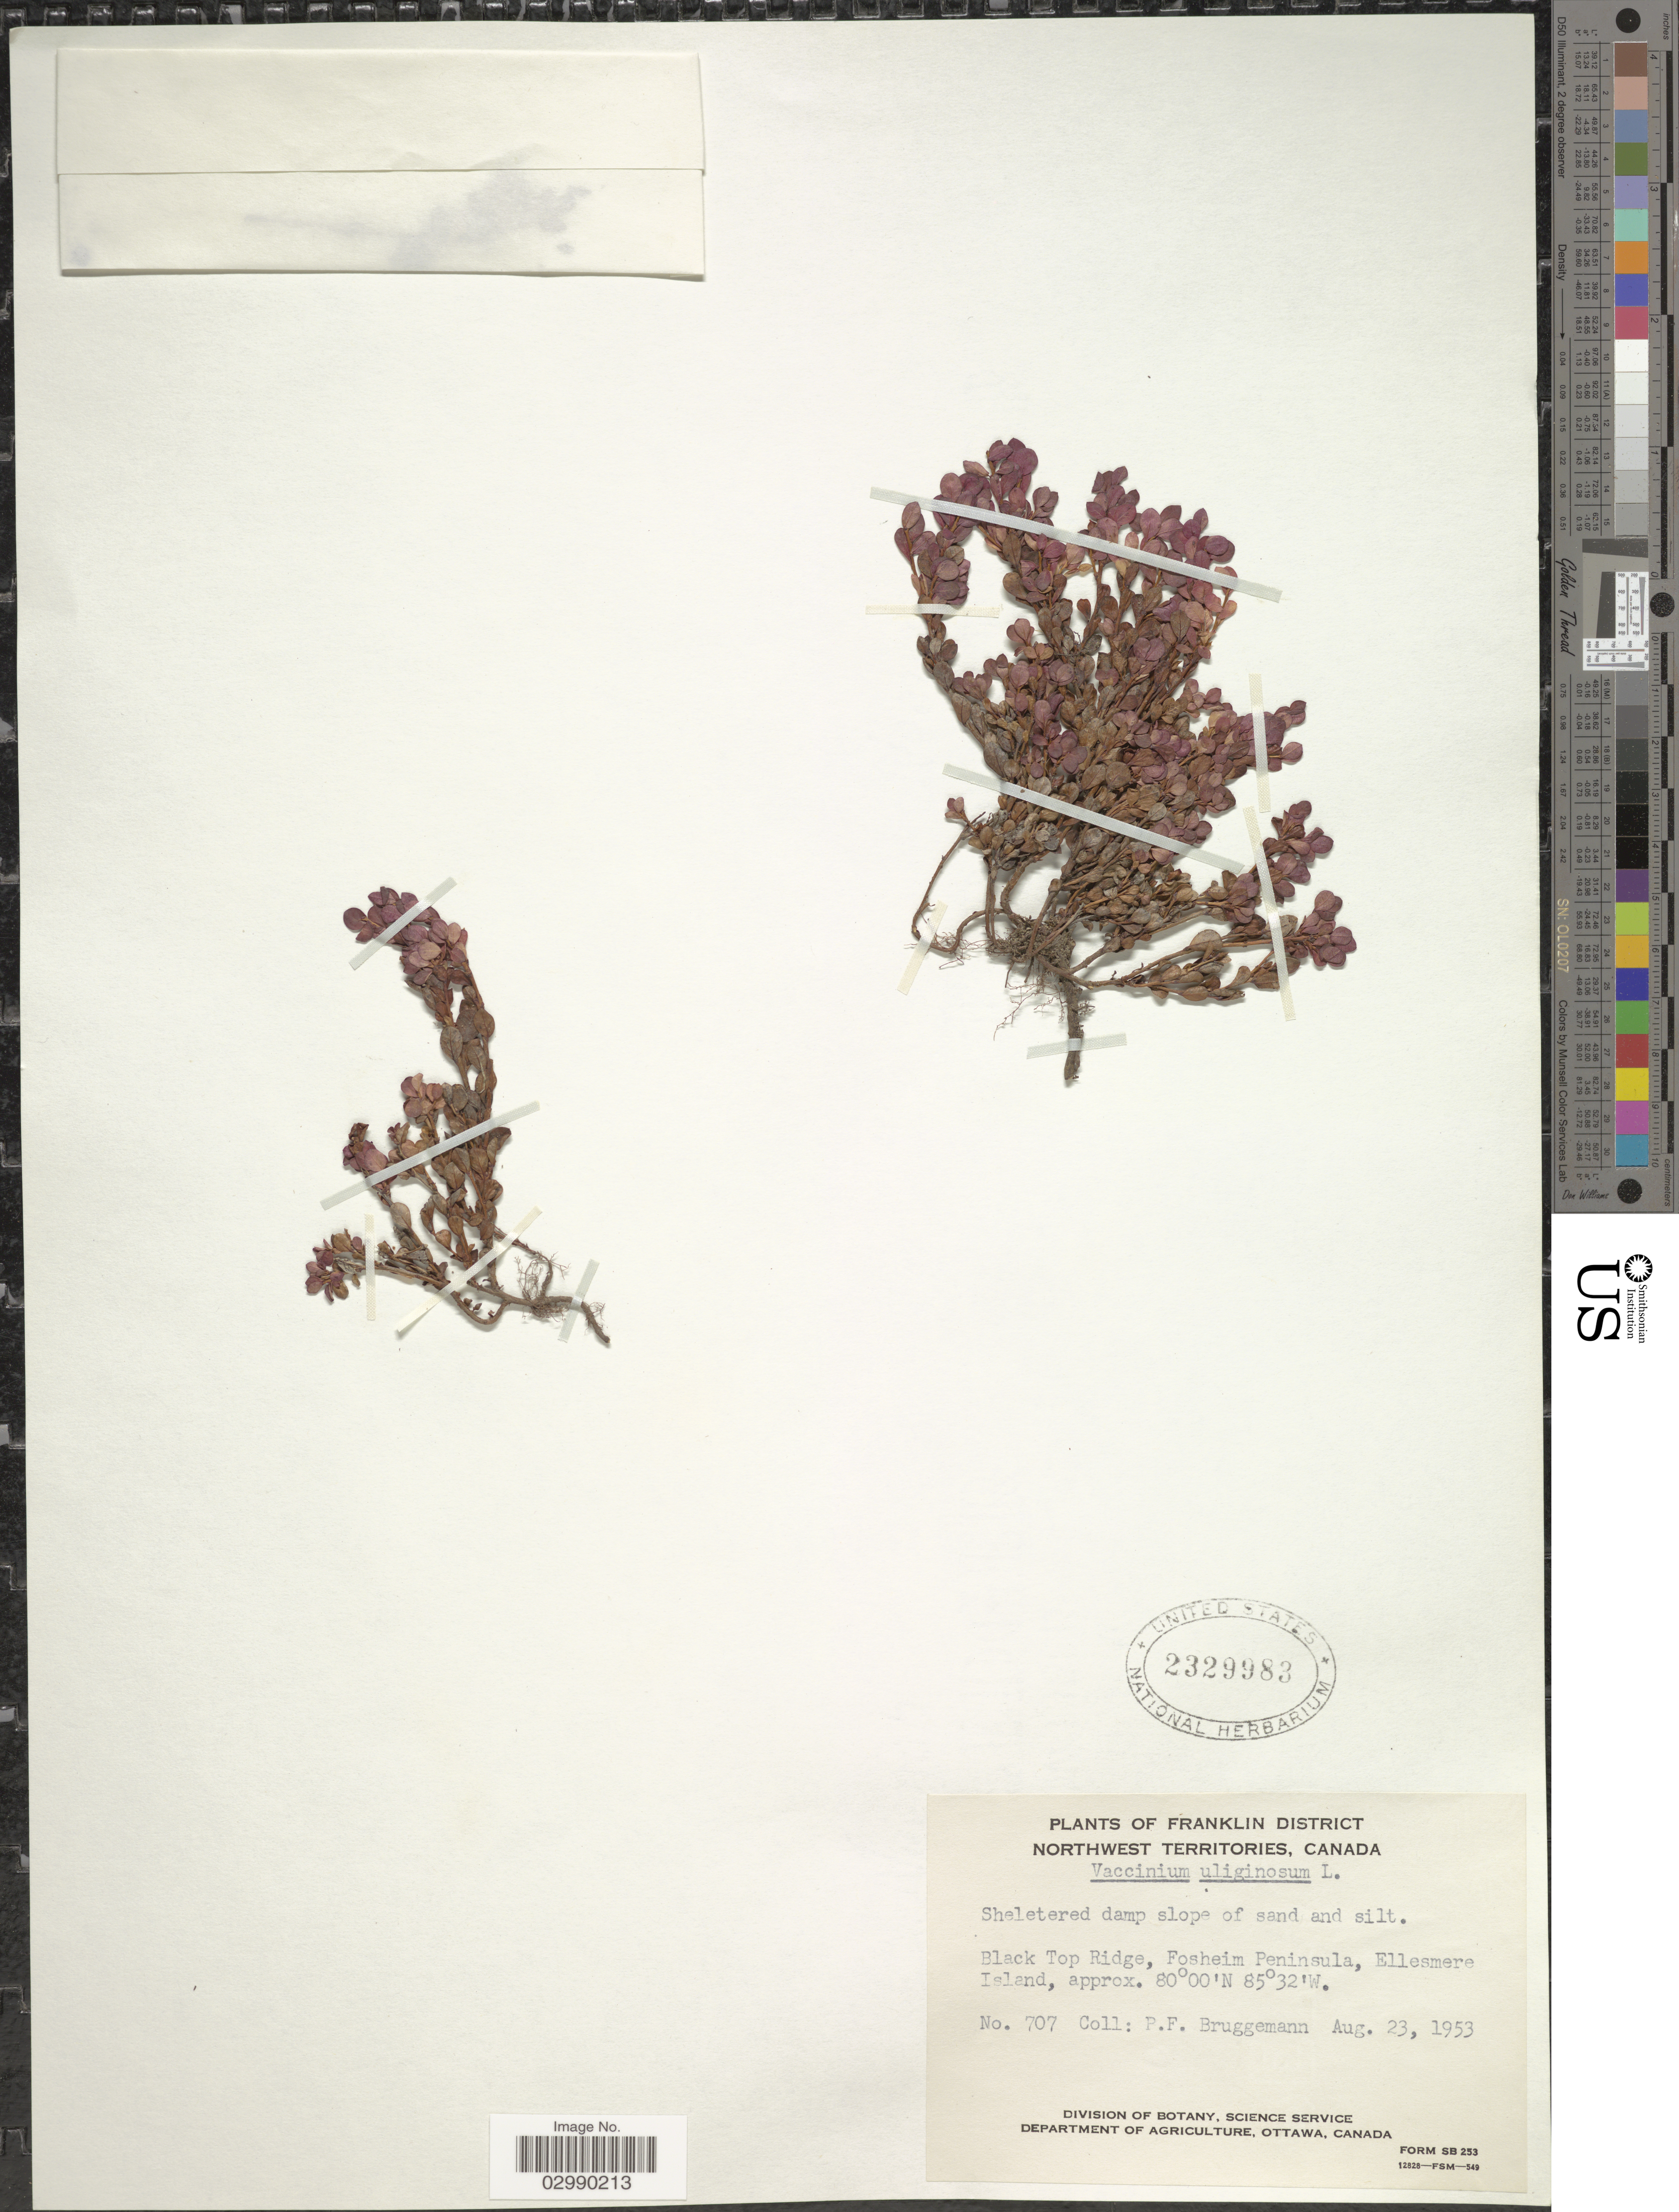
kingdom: Plantae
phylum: Tracheophyta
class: Magnoliopsida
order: Ericales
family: Ericaceae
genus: Vaccinium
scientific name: Vaccinium uliginosum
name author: L.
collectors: P. Bruggemann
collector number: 707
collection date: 1953-08-23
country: Canada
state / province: Northwest Territories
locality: Franklin District, Black Top Ridge, Fosheim Peninsula, Ellesmere Island.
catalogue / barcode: US 2329983